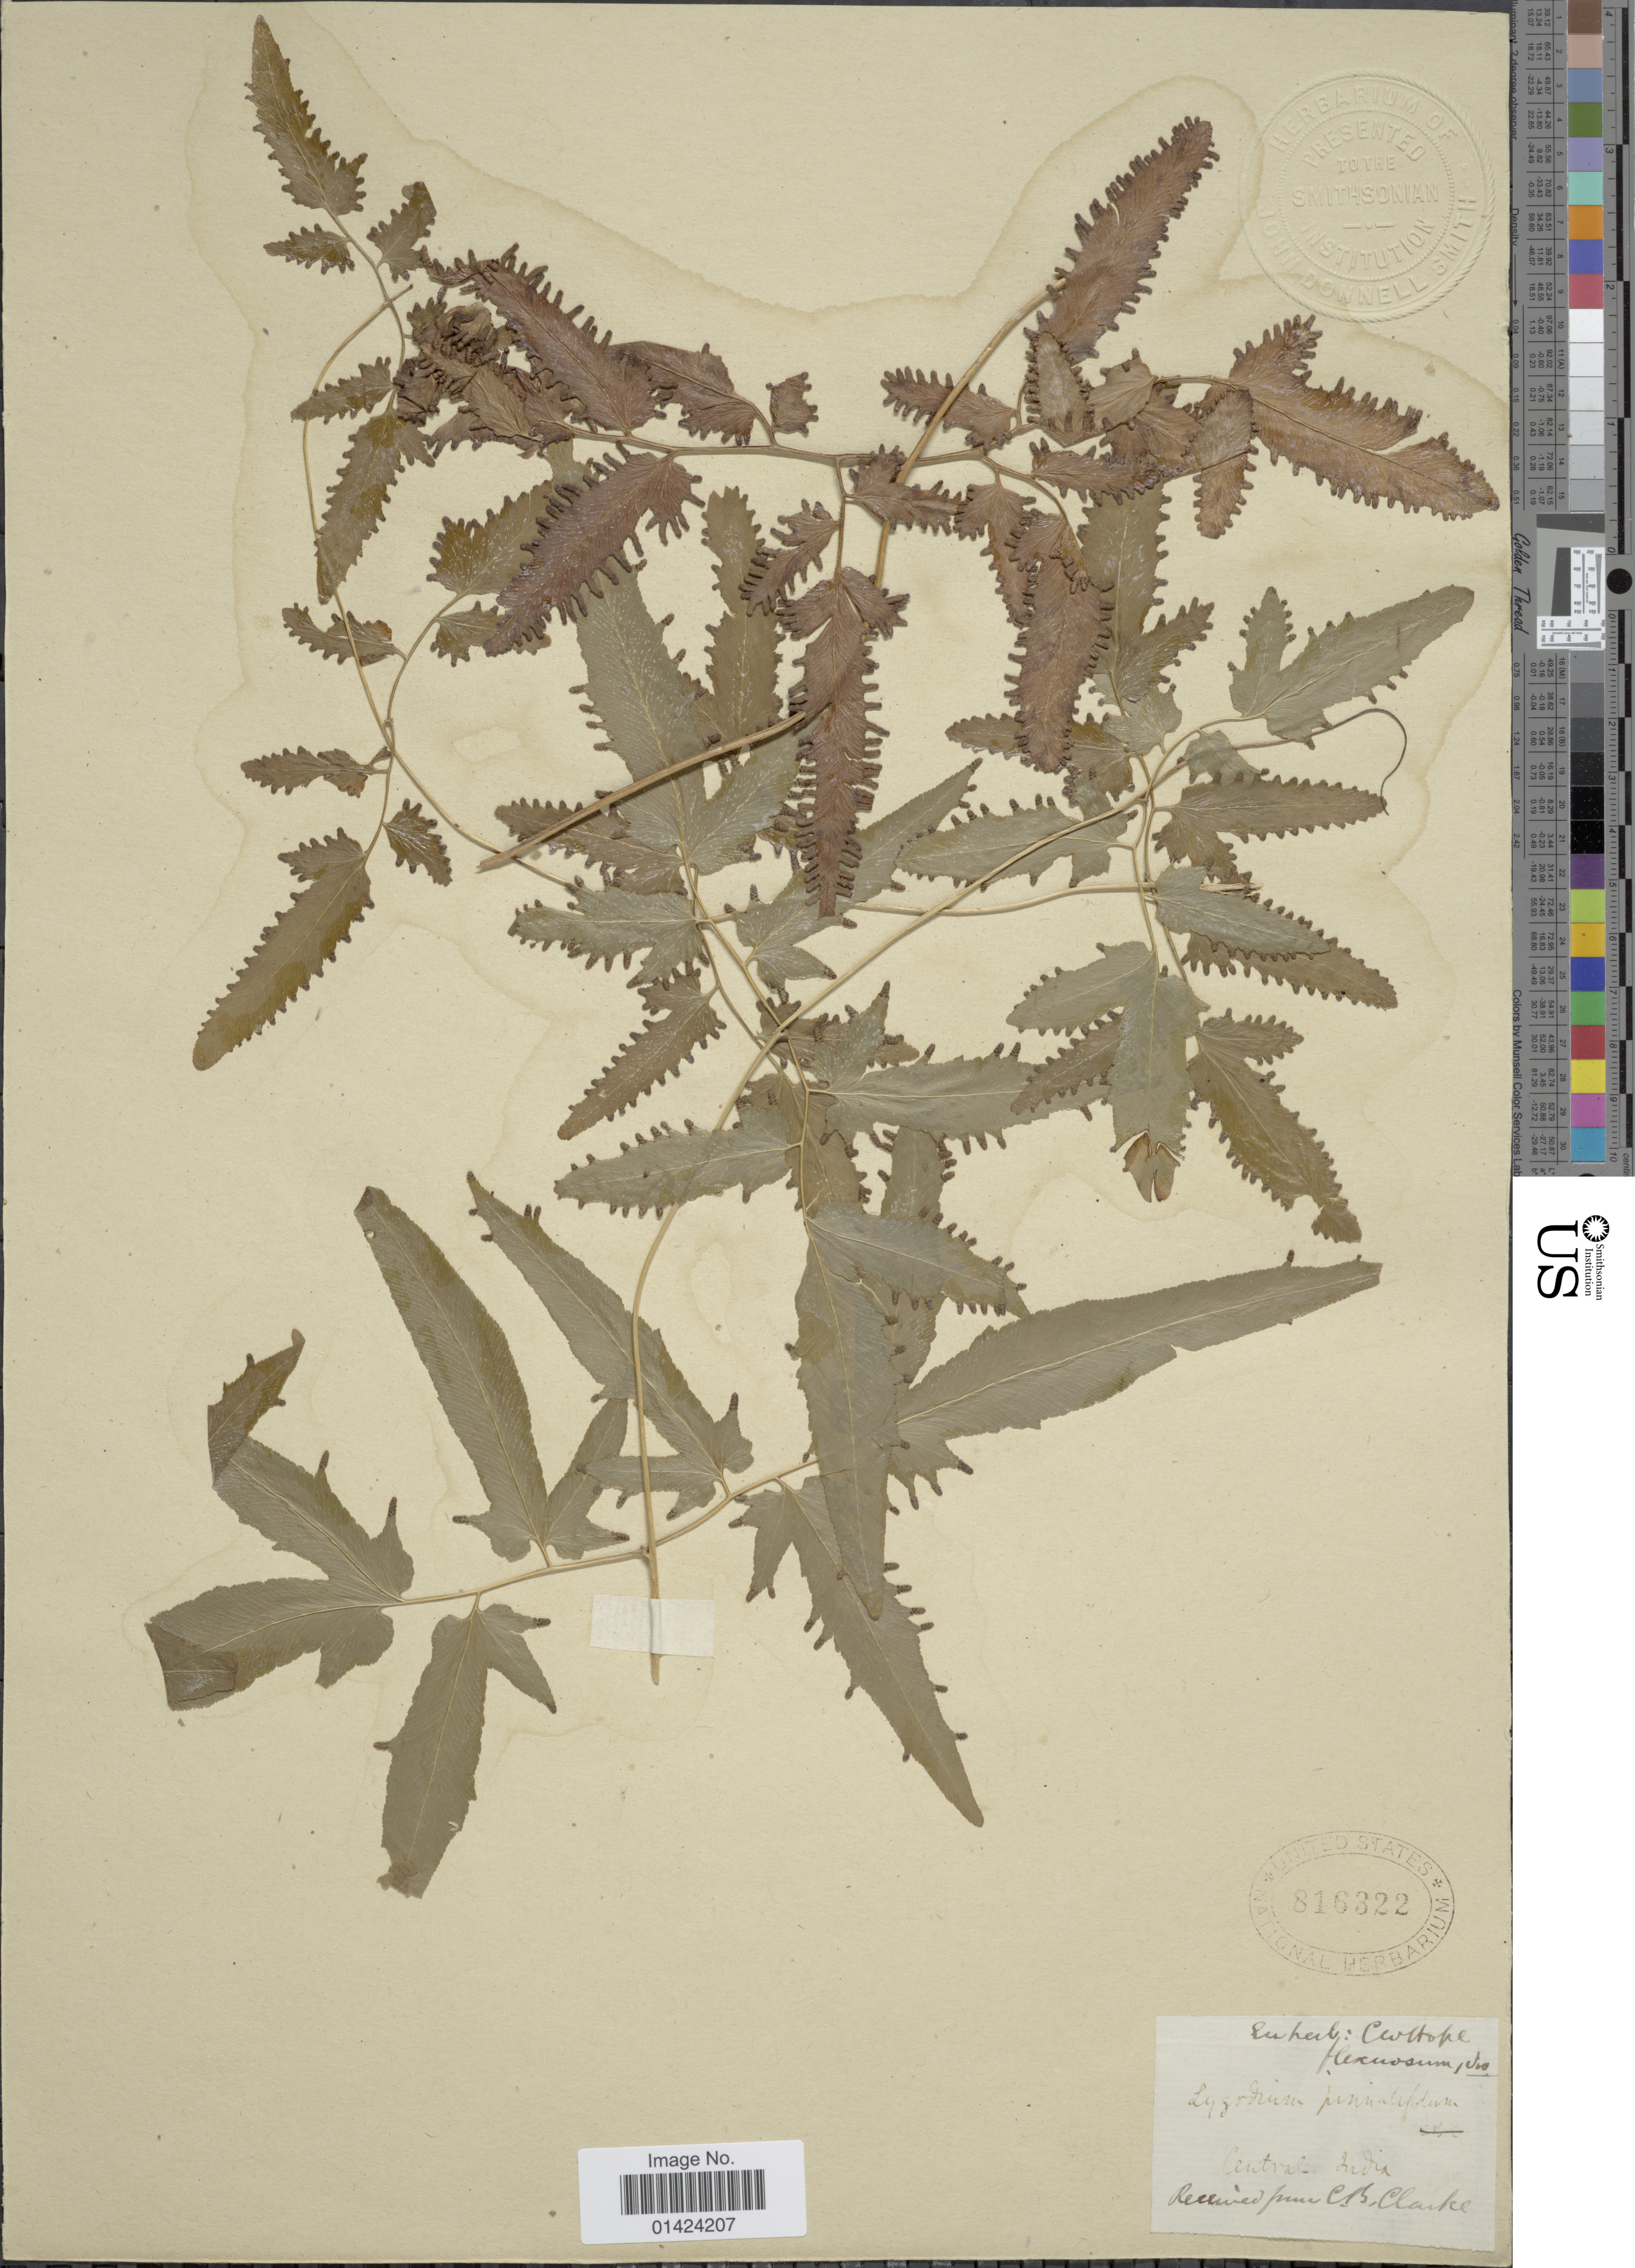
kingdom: Plantae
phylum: Tracheophyta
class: Polypodiopsida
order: Schizaeales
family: Lygodiaceae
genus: Lygodium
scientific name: Lygodium flexuosum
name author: Sw.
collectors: ex herb. Cevltope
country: India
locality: Central India.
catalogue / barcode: US 816322